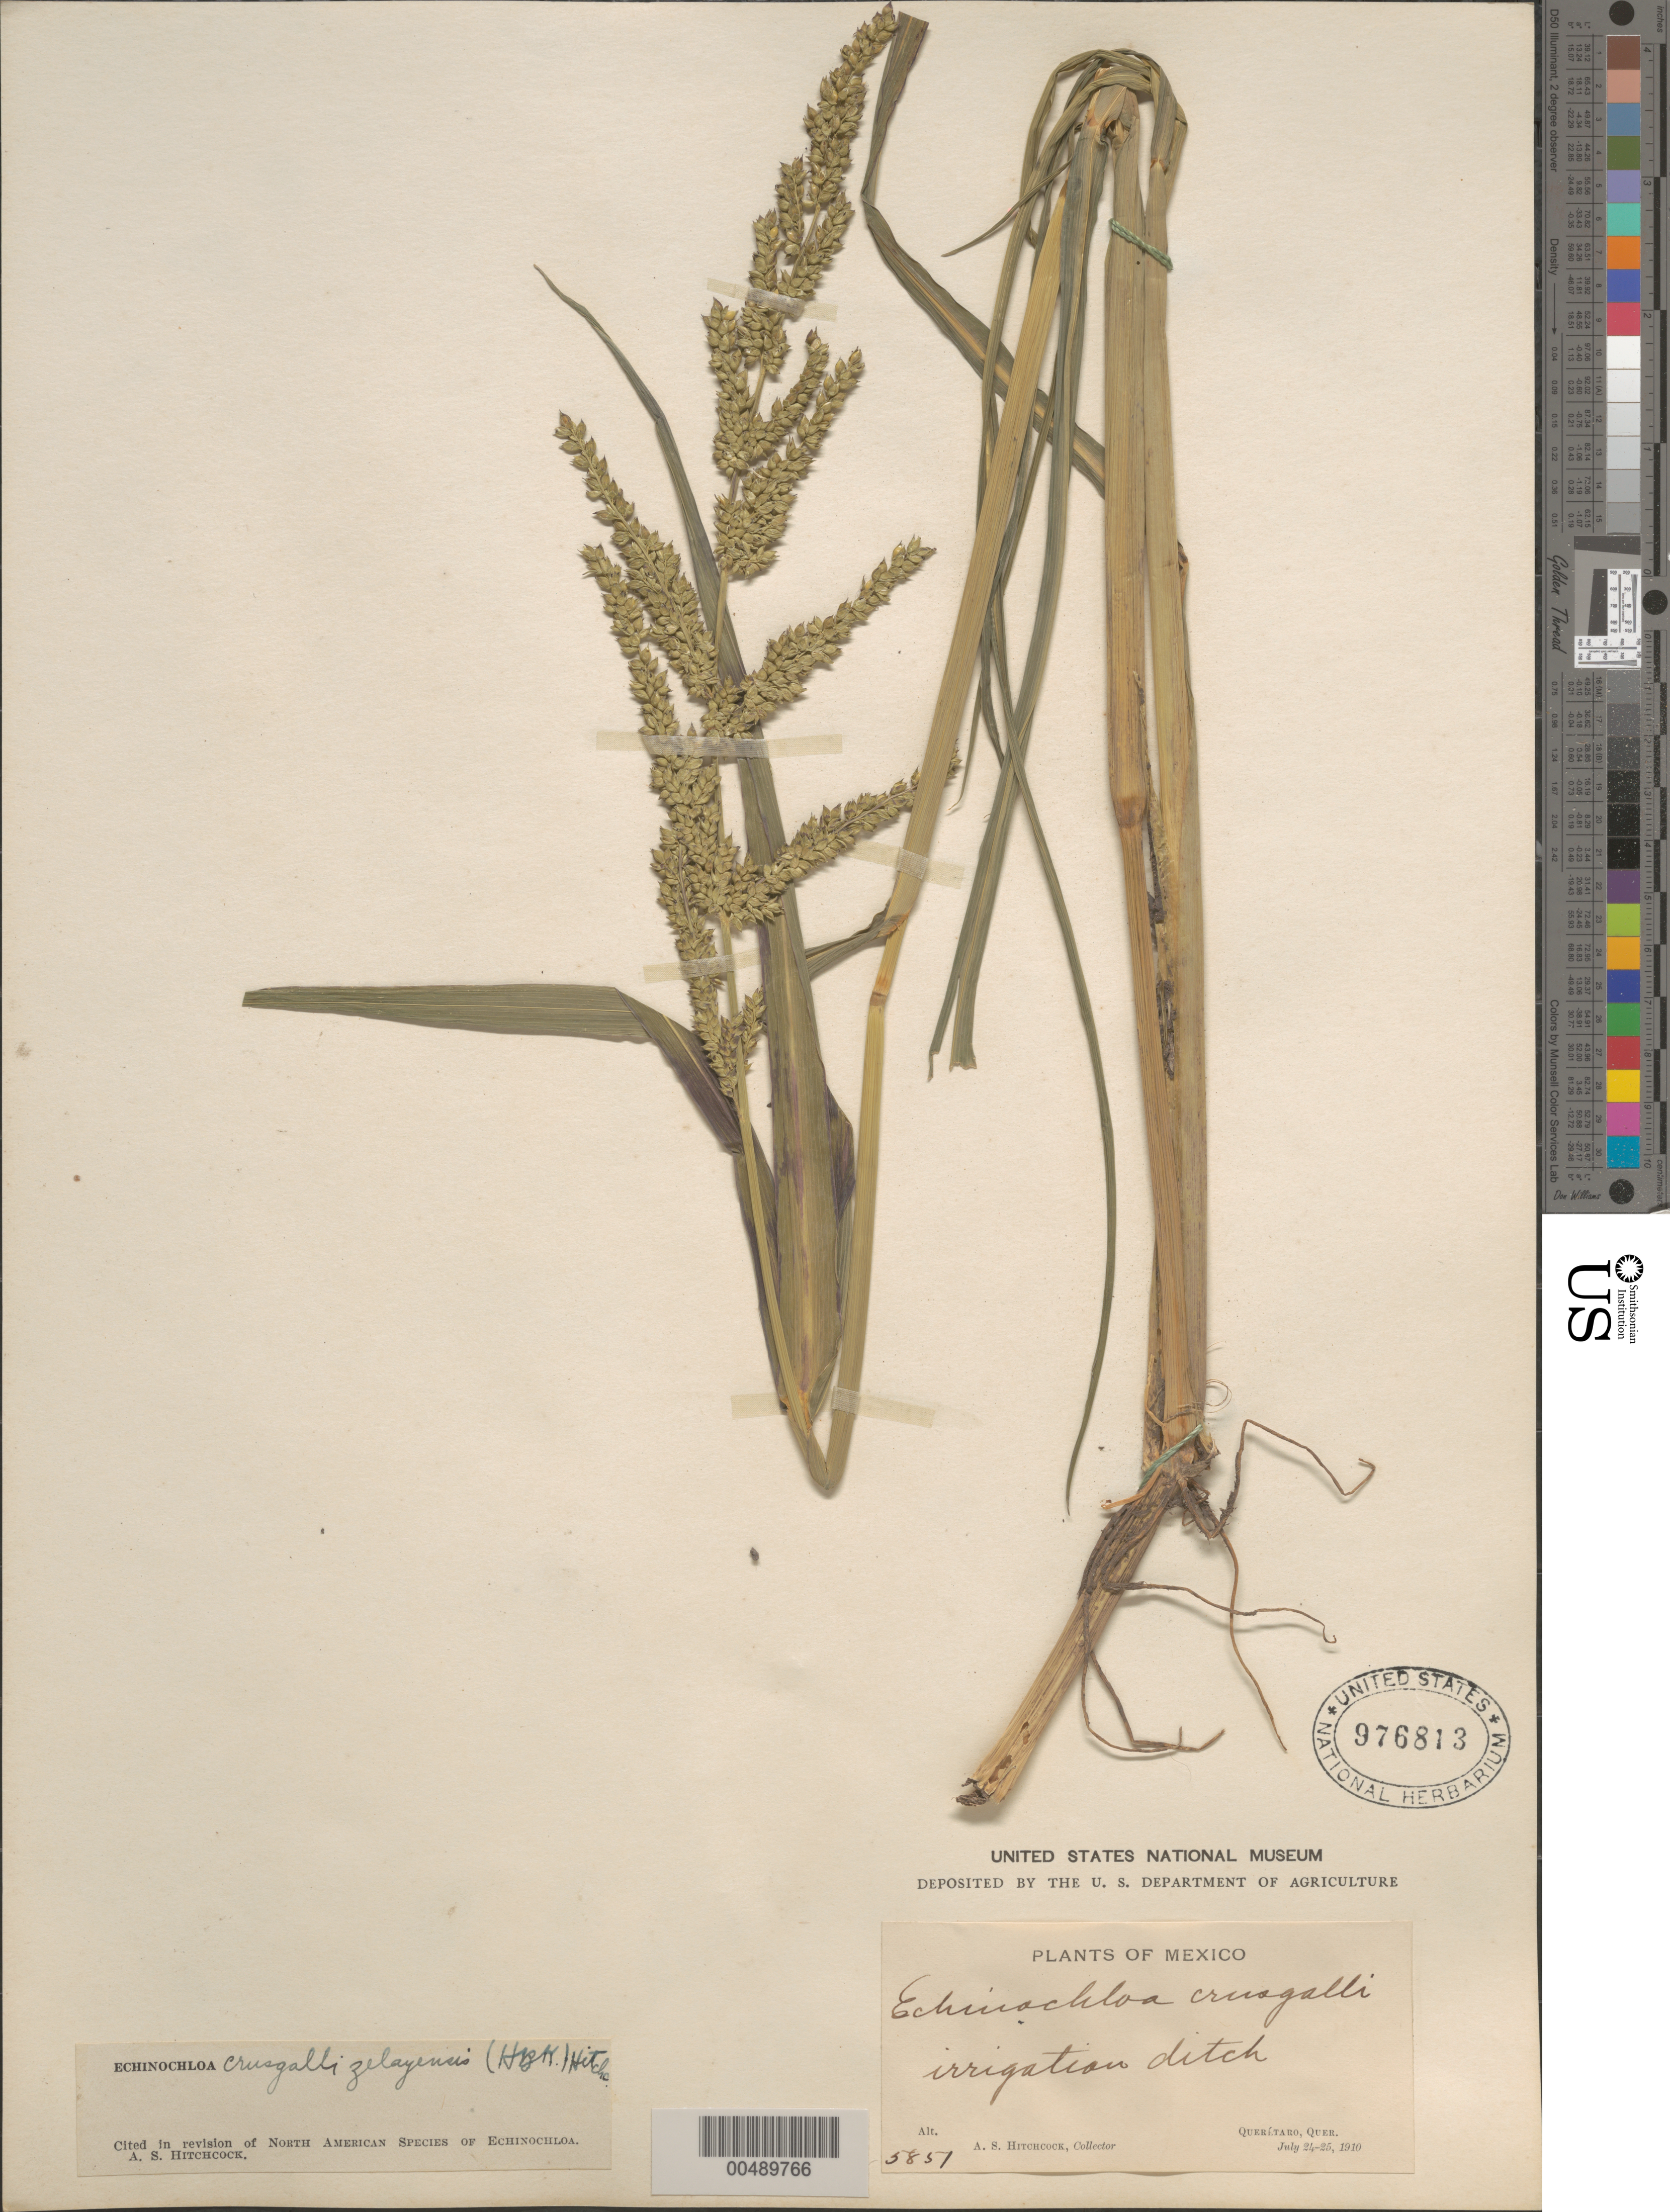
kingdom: Plantae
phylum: Tracheophyta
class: Liliopsida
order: Poales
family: Poaceae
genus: Echinochloa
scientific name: Echinochloa crus-galli var. zelayensis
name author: (Kunth) Hitchc.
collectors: A. S. Hitchcock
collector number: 5851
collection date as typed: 24 Jul 1910 to 25 Jul 1910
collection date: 1910-07-24/1910-07-25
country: Mexico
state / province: Querétaro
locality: Querétaro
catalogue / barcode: US 976813